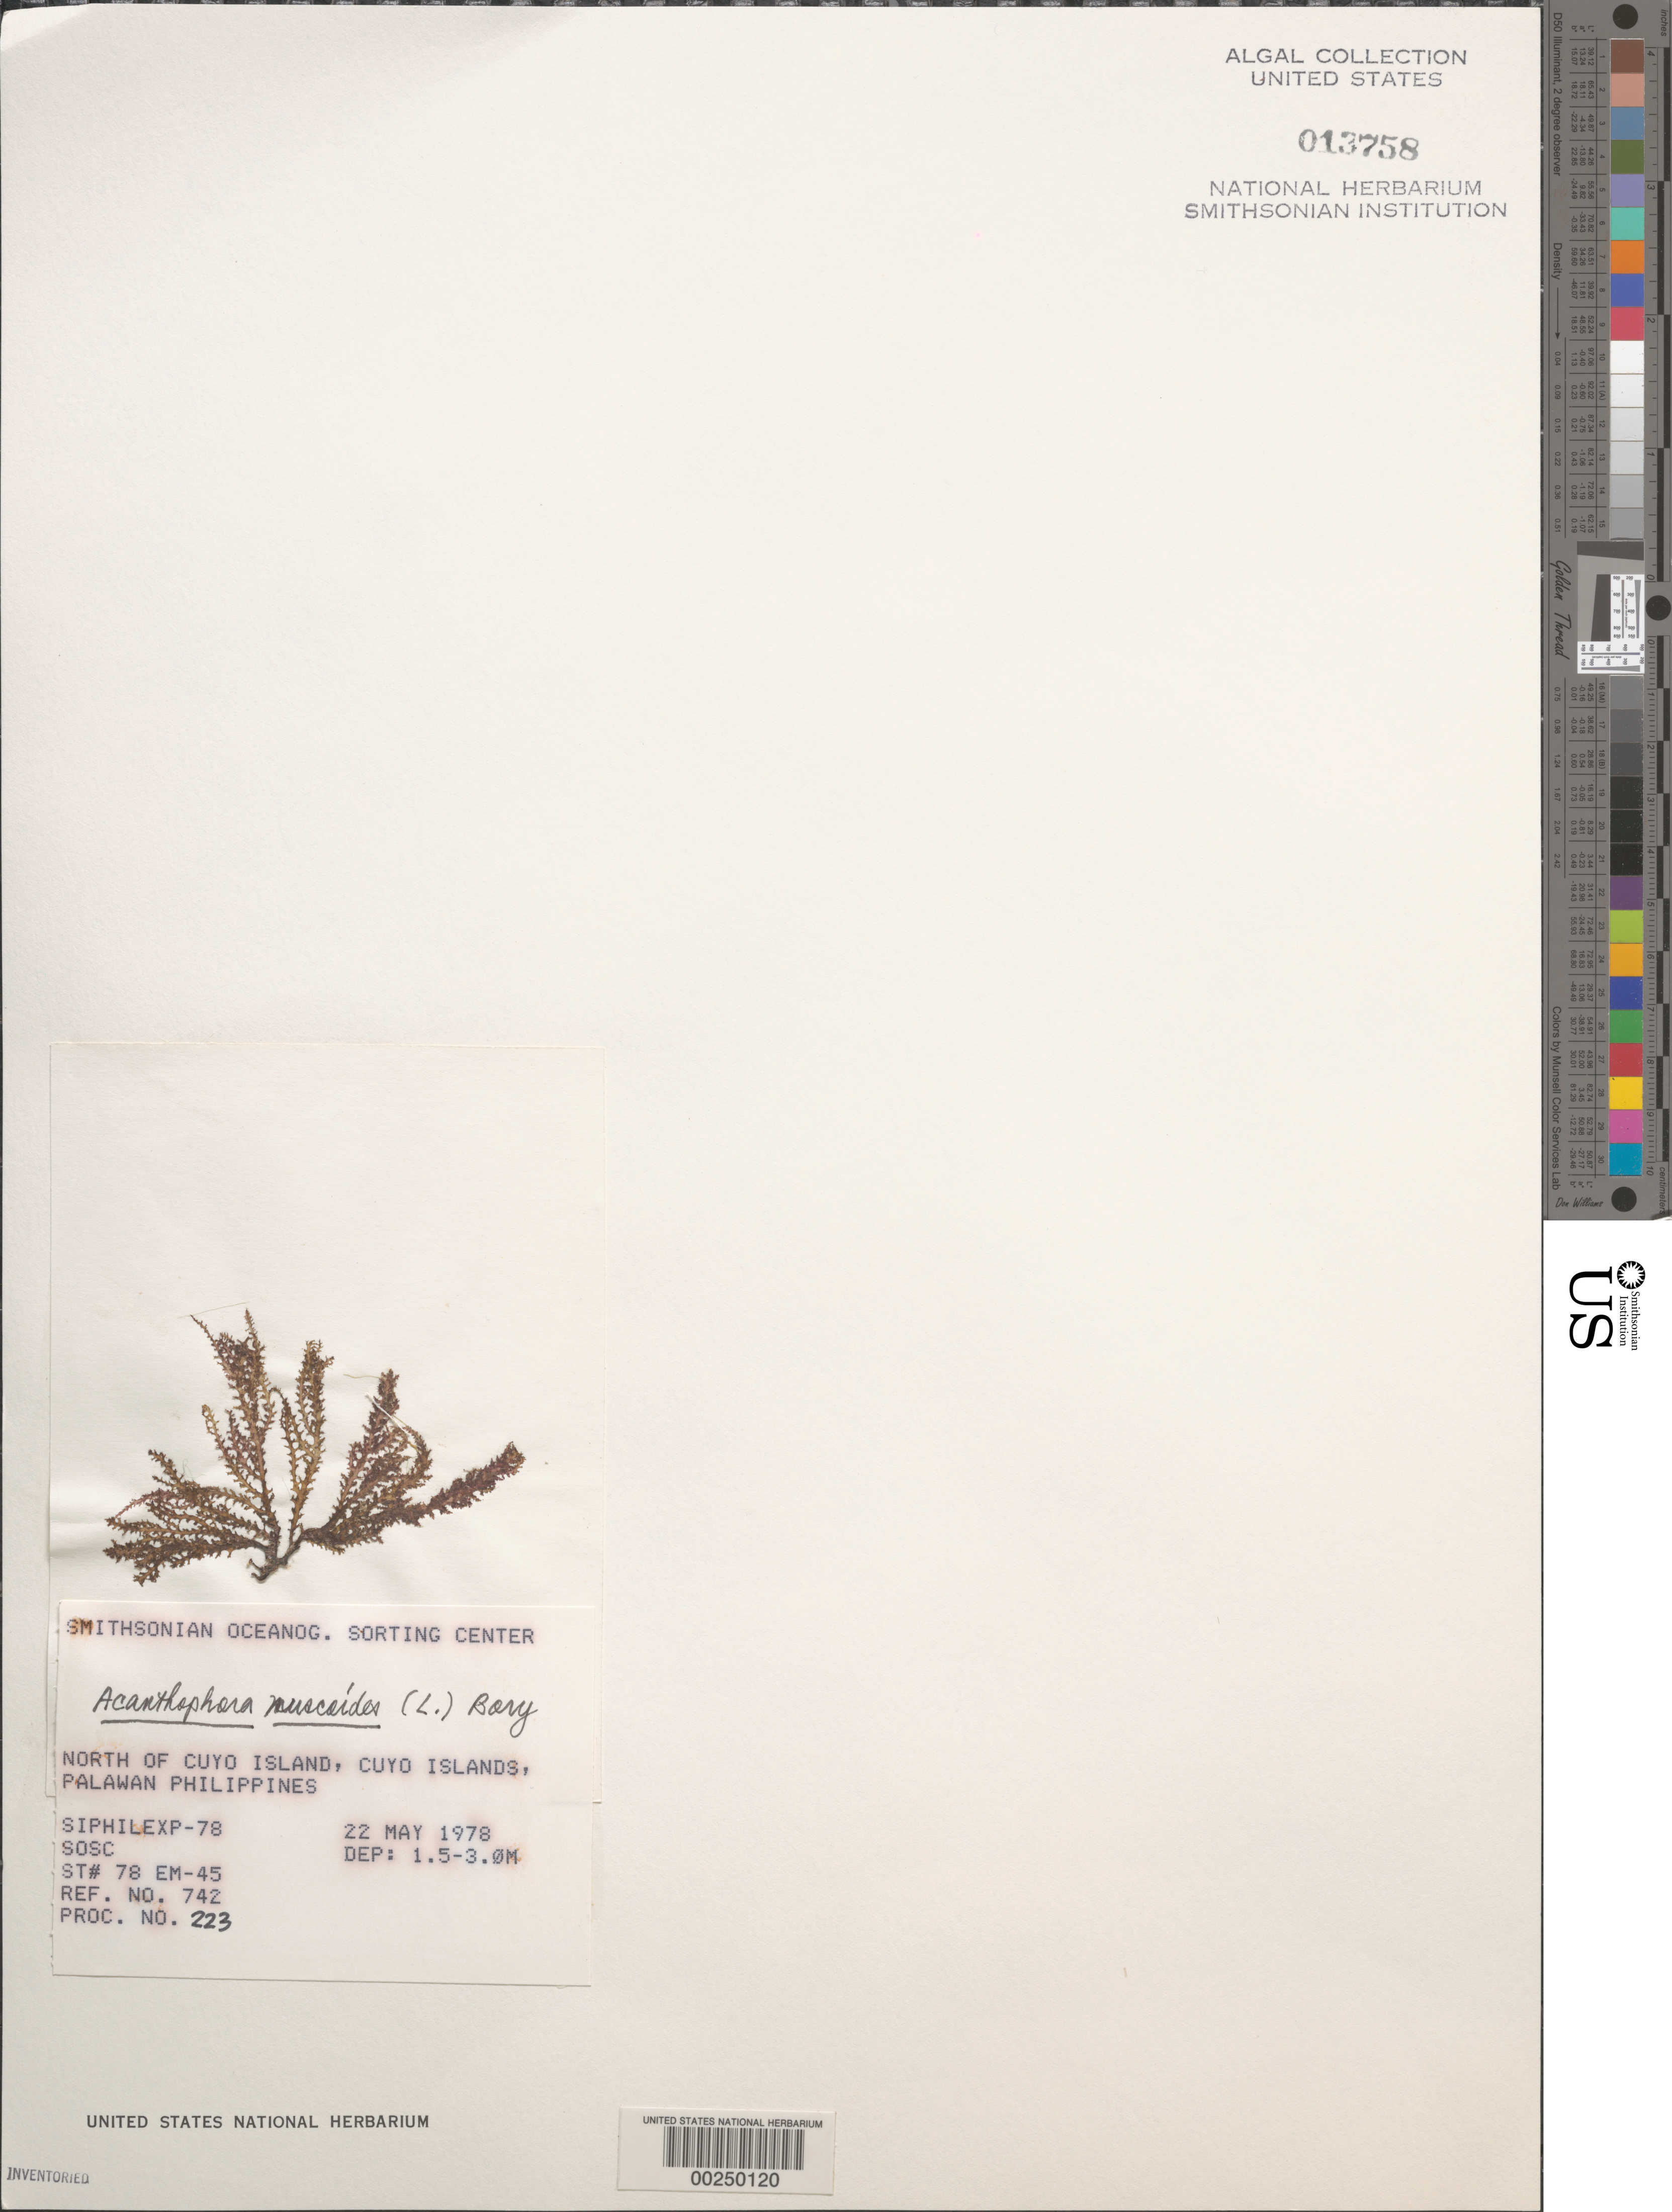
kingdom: Plantae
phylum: Rhodophyta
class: Florideophyceae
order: Ceramiales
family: Rhodomelaceae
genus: Acanthophora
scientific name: Acanthophora spicifera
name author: (Vahl) Børgesen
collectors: SOSC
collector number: Station 78 Em-45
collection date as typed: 22 May 1978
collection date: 1978-05-22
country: Philippines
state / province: Mimaropa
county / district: Palawan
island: Cuyo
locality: North of Cuyo Island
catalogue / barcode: US 13758